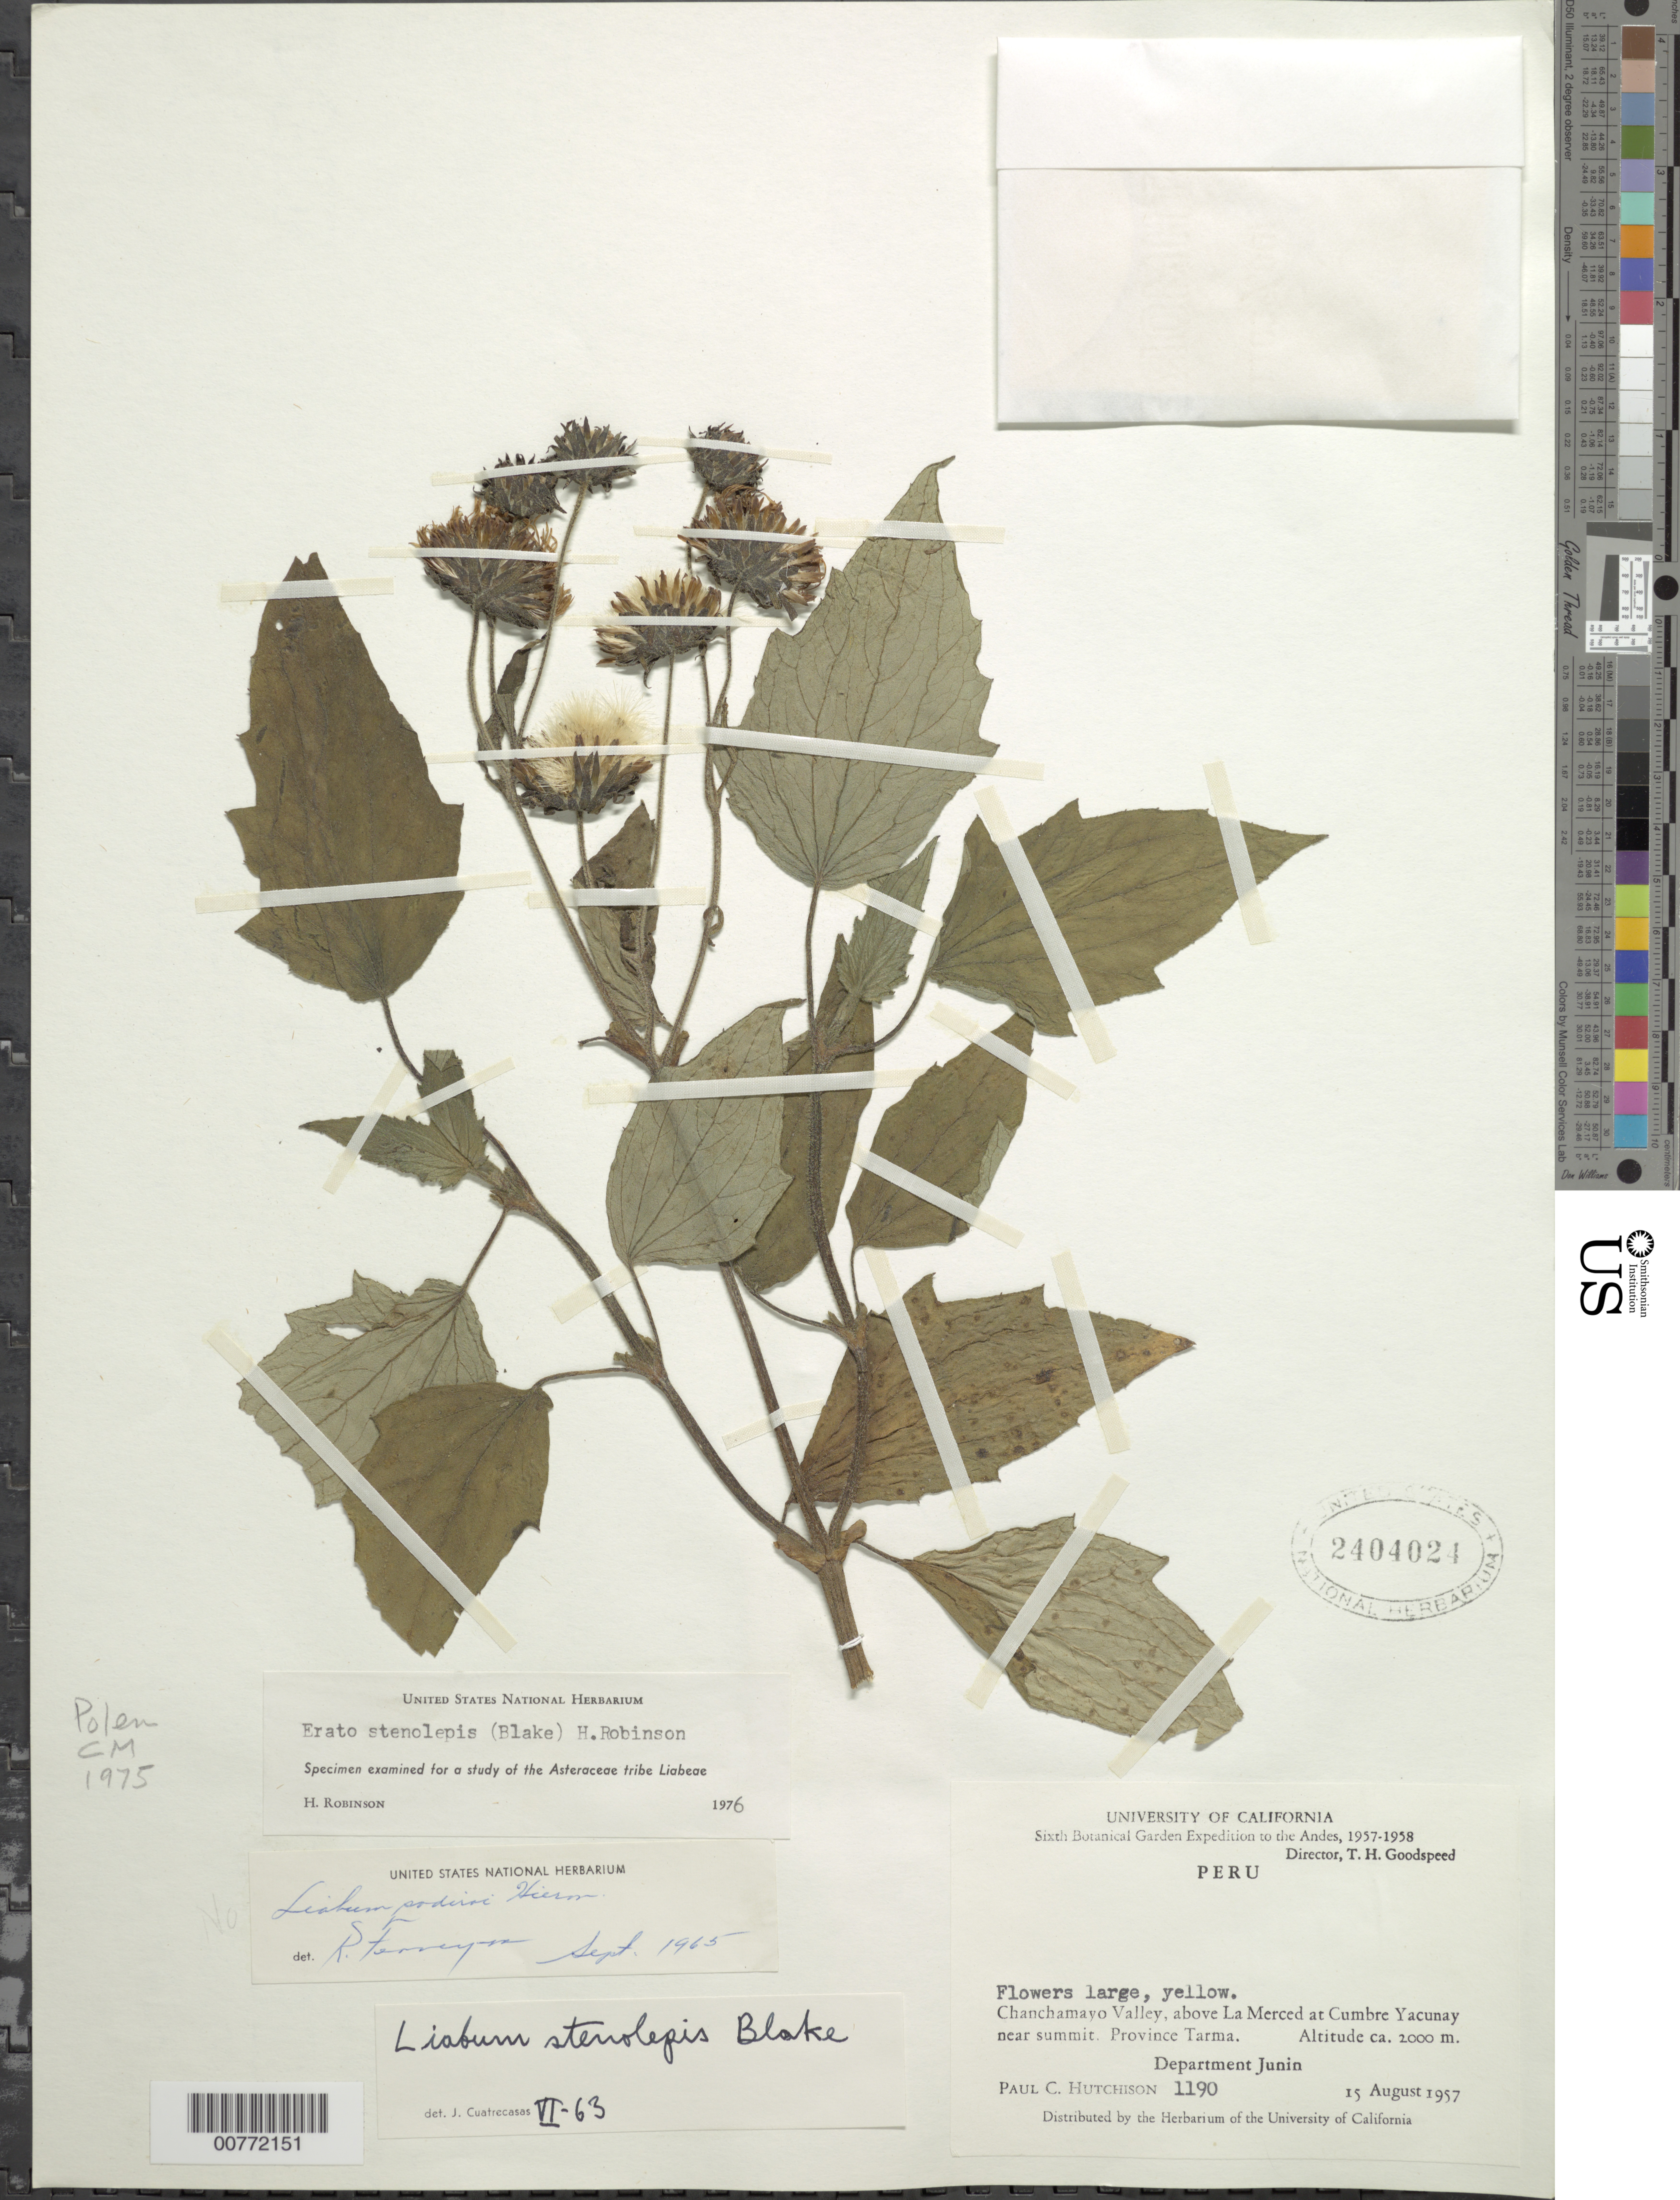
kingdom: Plantae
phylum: Tracheophyta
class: Magnoliopsida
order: Asterales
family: Asteraceae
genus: Erato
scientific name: Erato sodiroi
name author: (Hieron.) H. Rob.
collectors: P. C. Hutchison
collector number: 1190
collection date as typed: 15 August 1957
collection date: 1957-08-15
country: Peru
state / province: Junín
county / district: Tarma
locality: Chanchamayo Valley, above La Merced at Cumbre Yacunay near summit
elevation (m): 20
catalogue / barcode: US 2404024